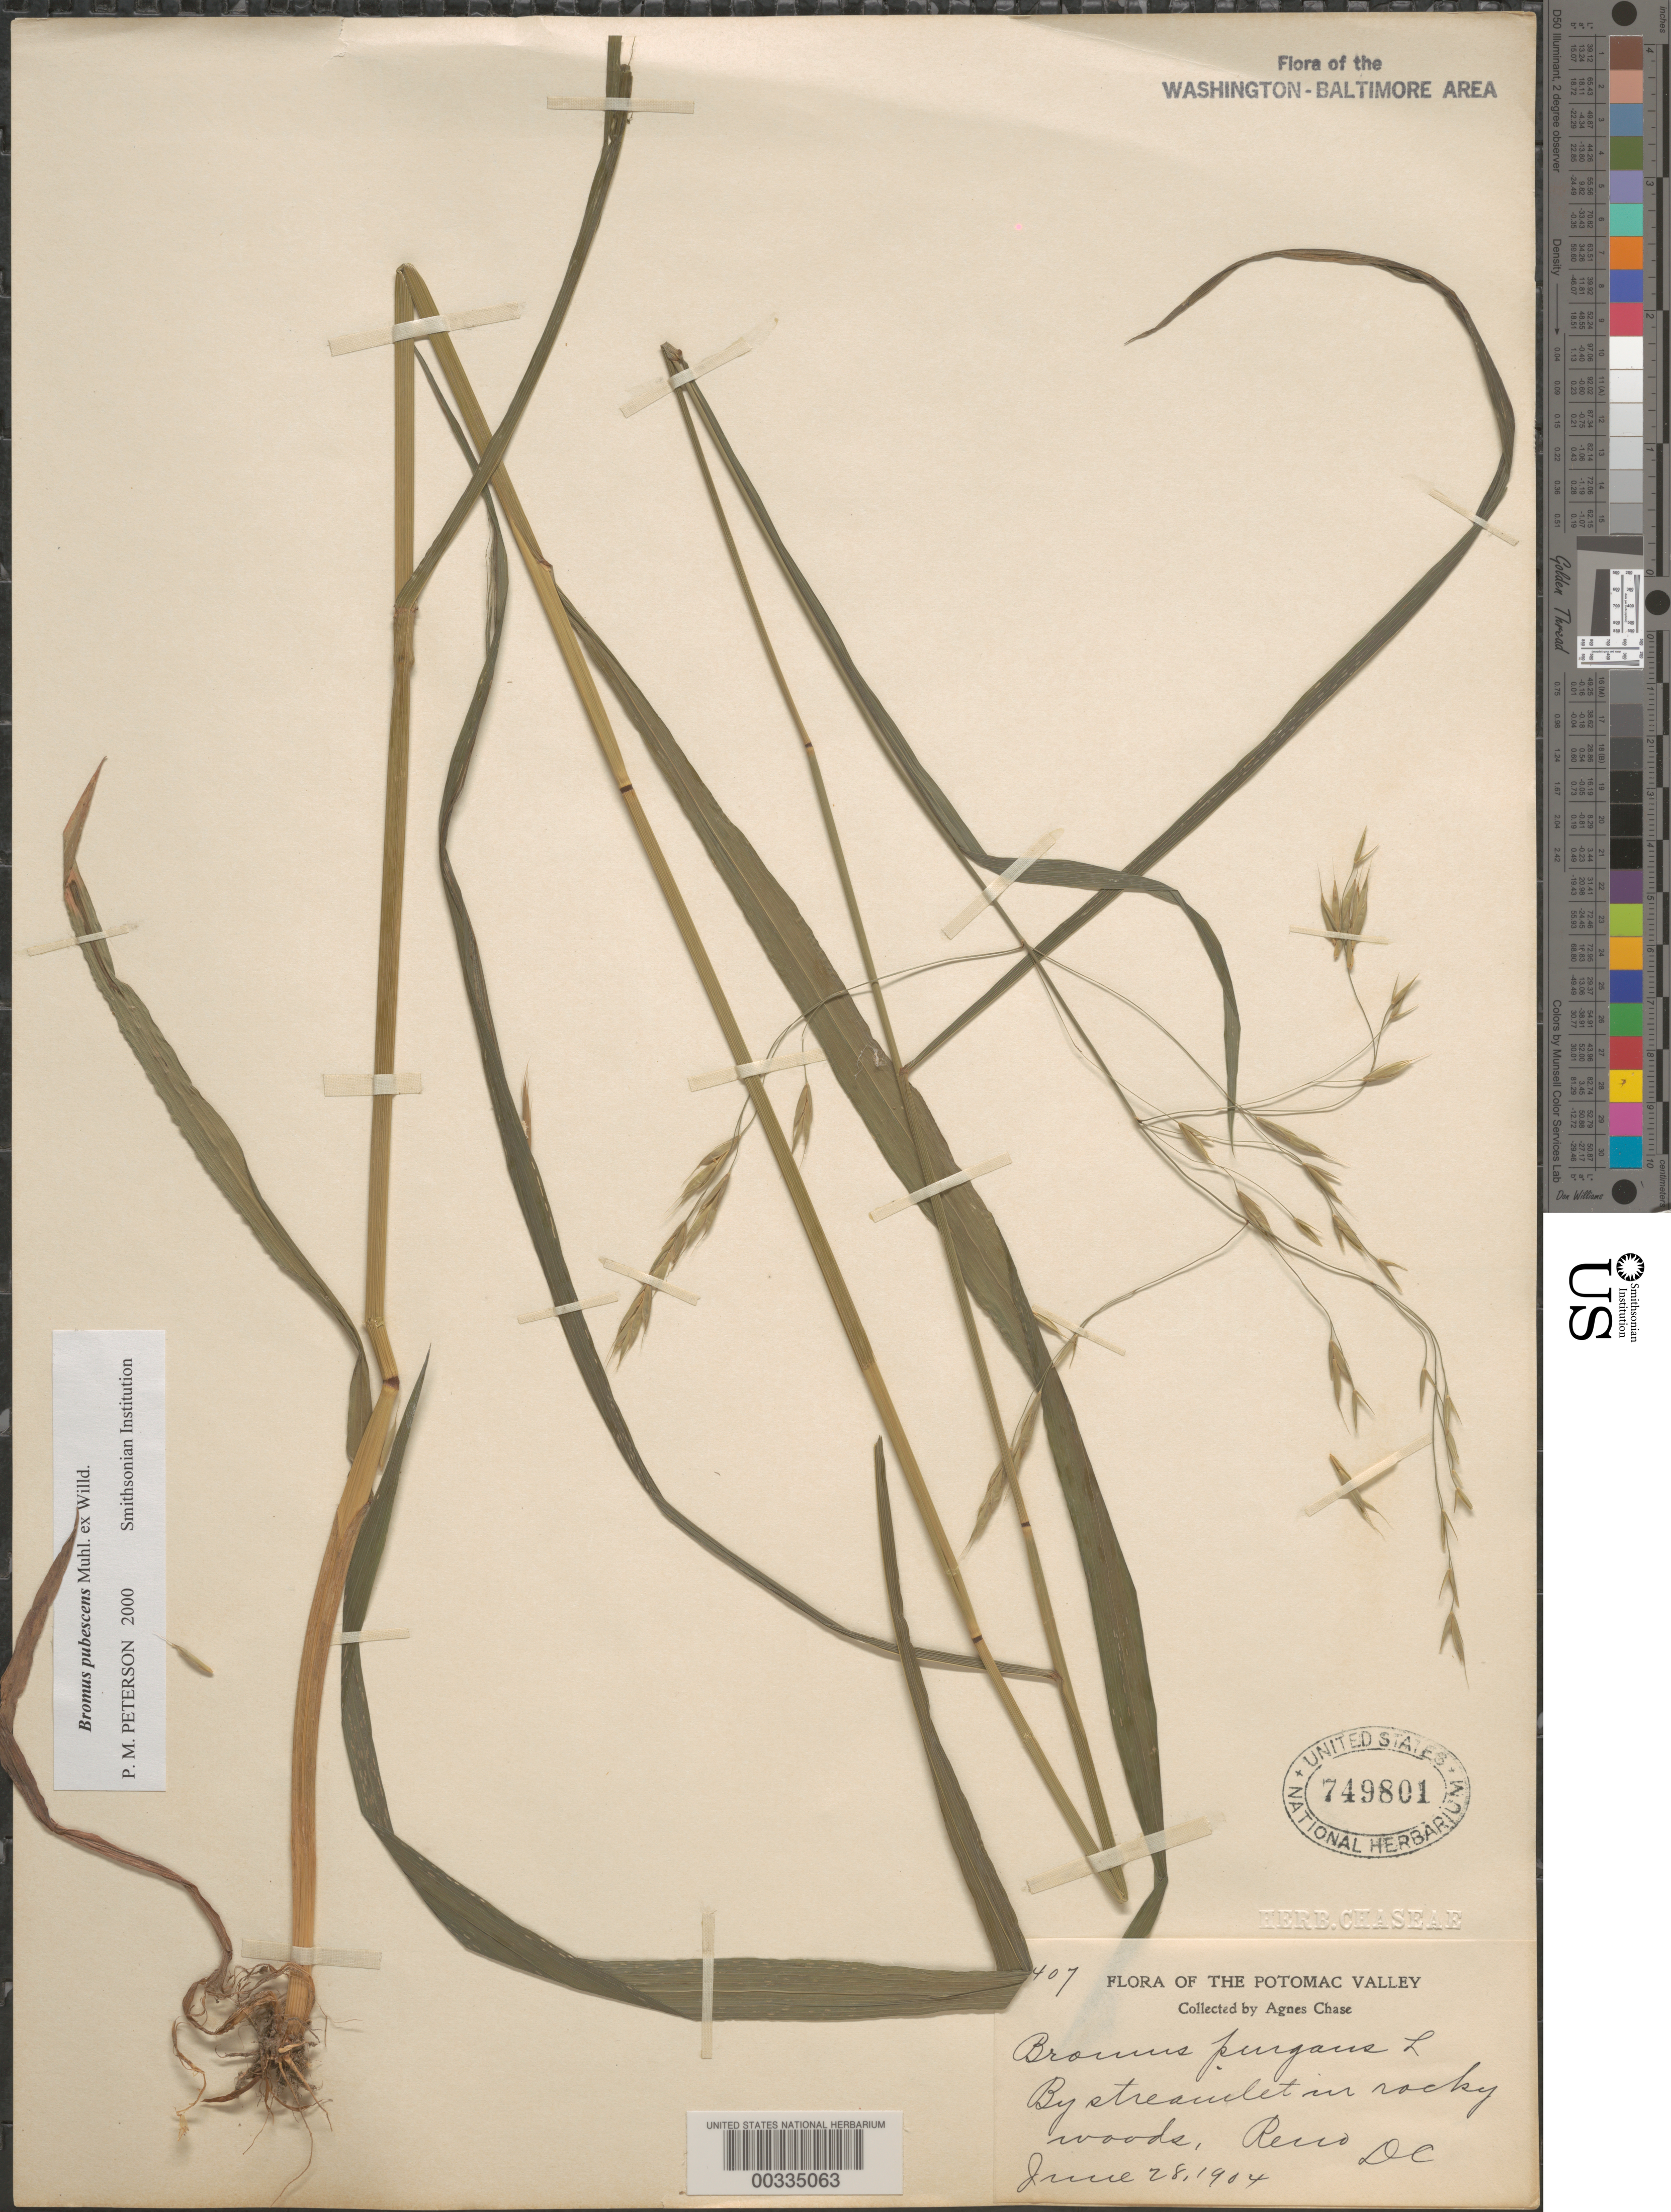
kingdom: Plantae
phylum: Tracheophyta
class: Liliopsida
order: Poales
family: Poaceae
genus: Bromus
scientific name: Bromus pubescens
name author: Muhl. ex Willd.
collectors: A. Chase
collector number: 2407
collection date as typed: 28 Jun 1904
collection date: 1904-06-28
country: United States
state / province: District of Columbia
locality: Reno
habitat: By streamlet in rocky woods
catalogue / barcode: US 749801